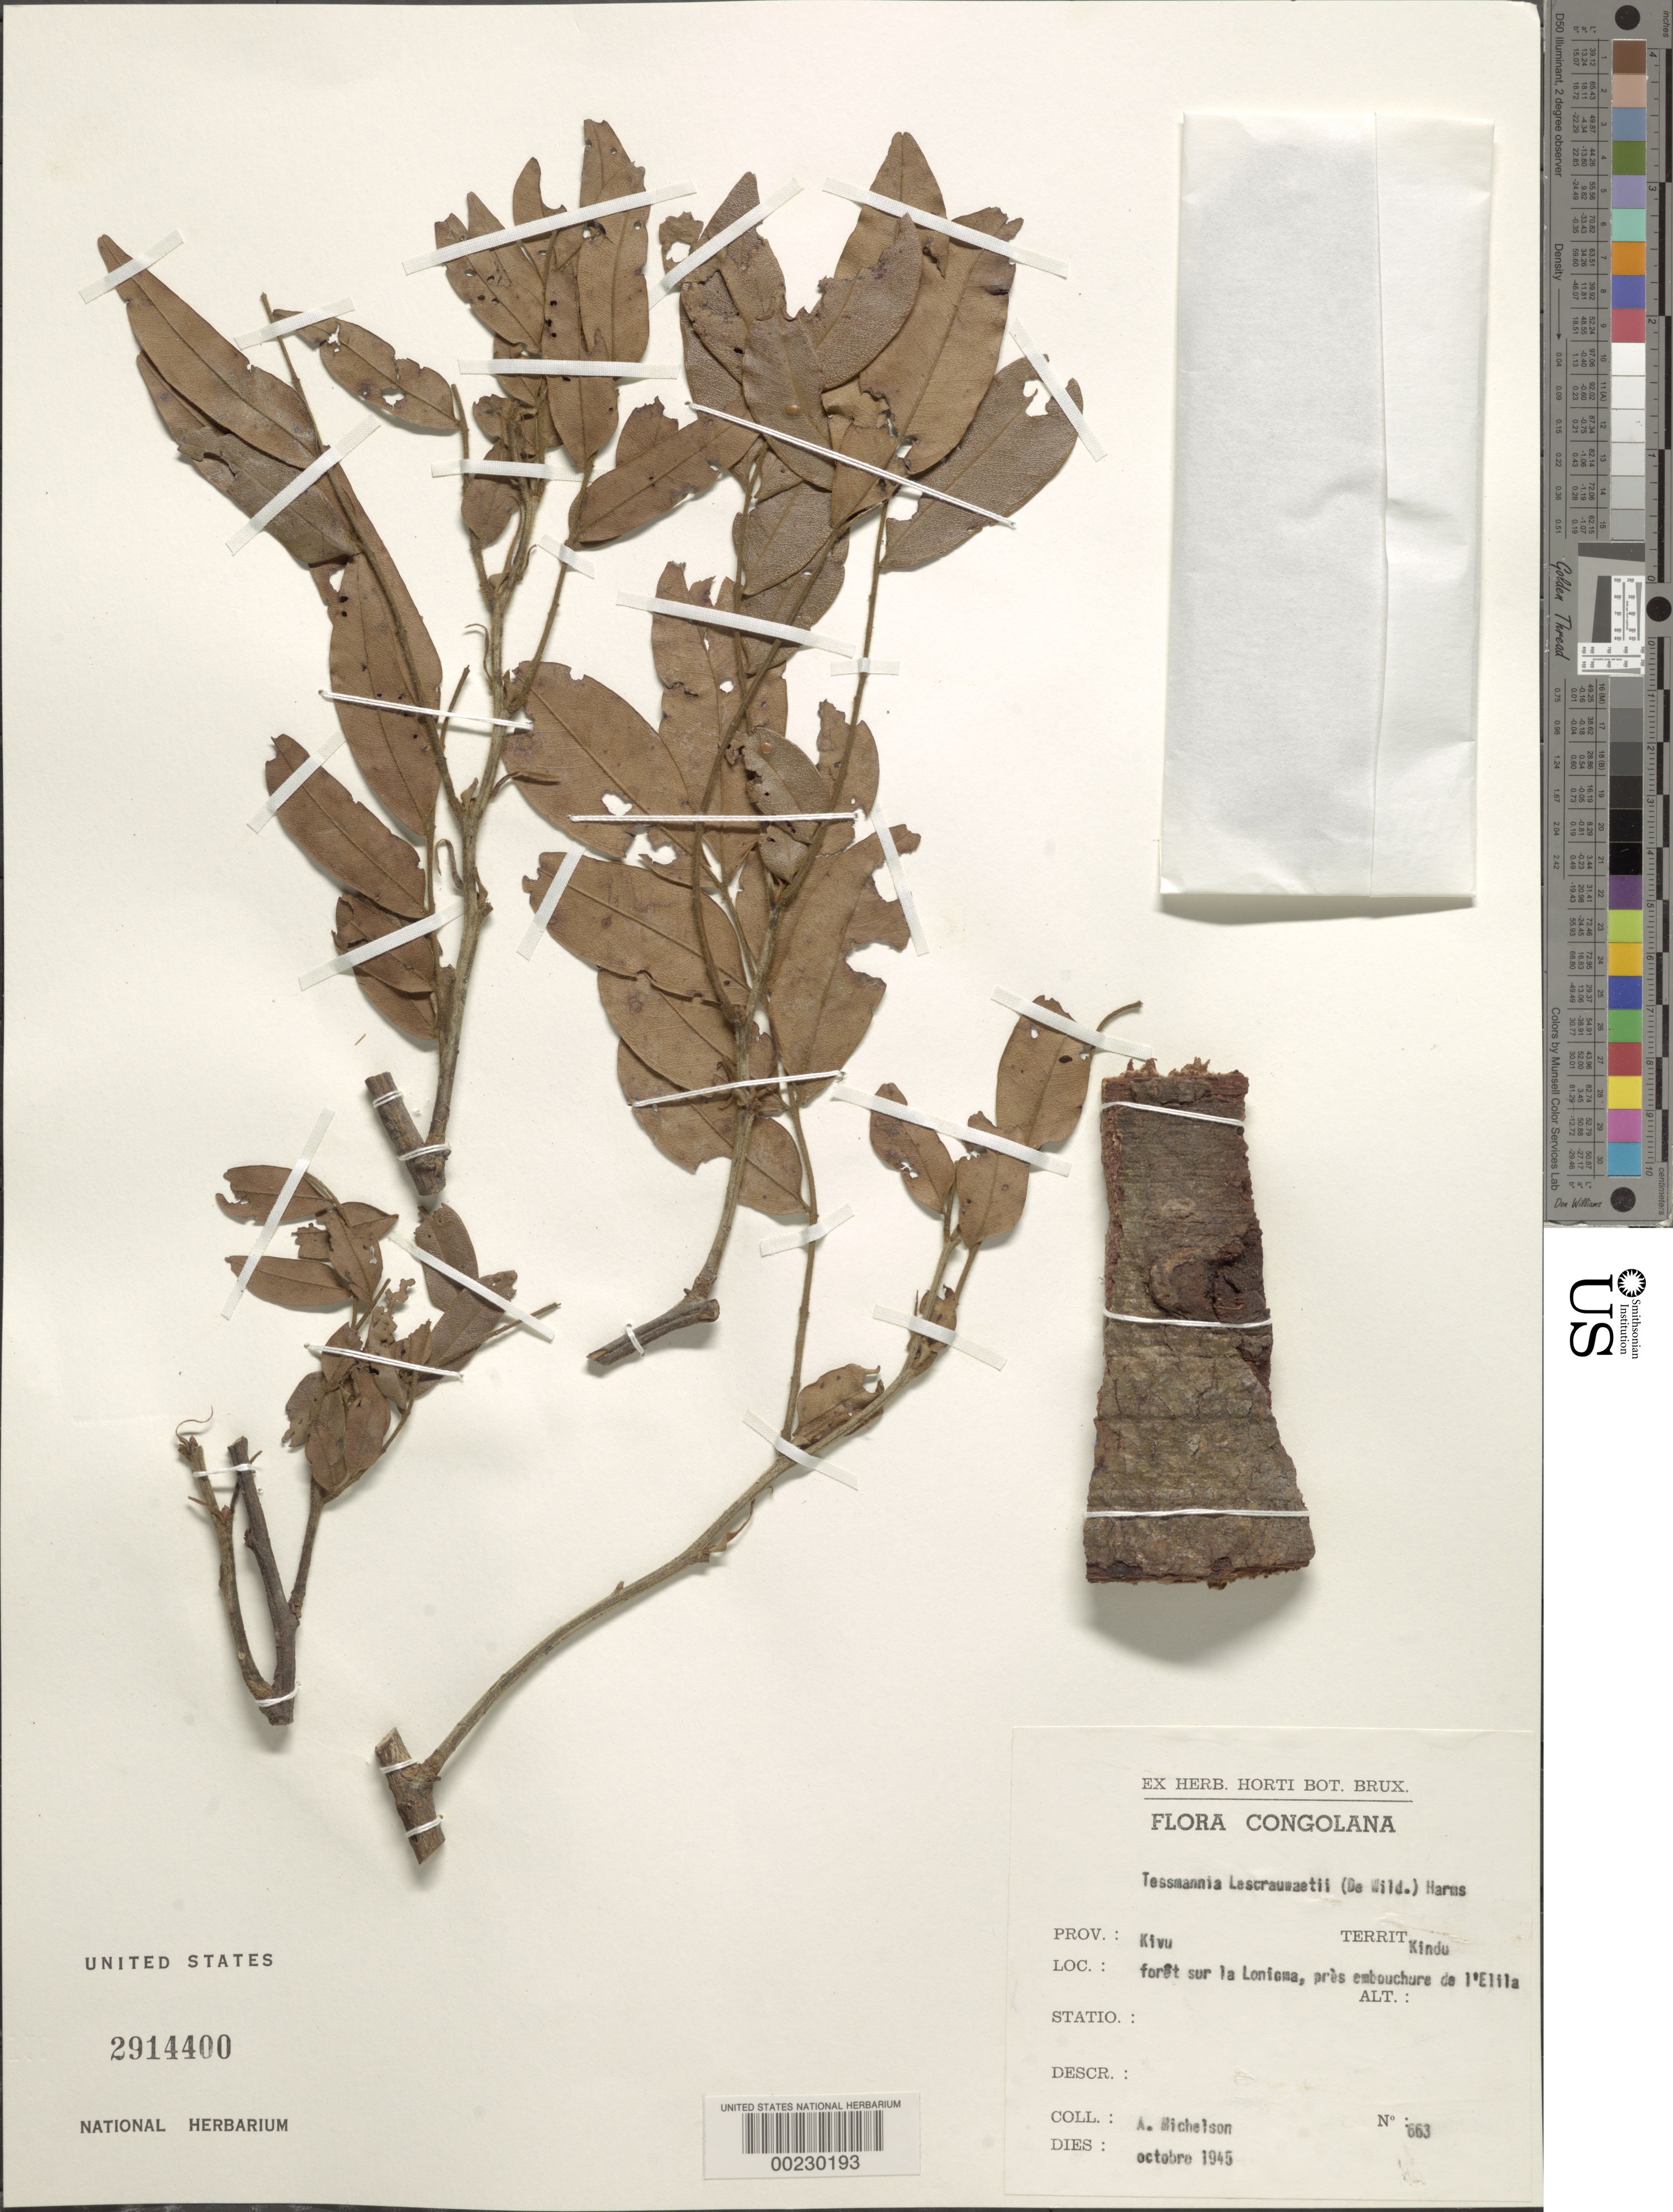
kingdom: Plantae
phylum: Tracheophyta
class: Magnoliopsida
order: Fabales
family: Fabaceae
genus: Tessmannia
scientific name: Tessmannia lescrauwaetii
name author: (De Wild.) Harms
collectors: A. Michelson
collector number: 663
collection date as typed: Oct 1945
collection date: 1945-10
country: Congo, Democratic Republic of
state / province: Sud-Kivu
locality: Forest s lonioma, near mouth of elila river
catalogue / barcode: US 2914400